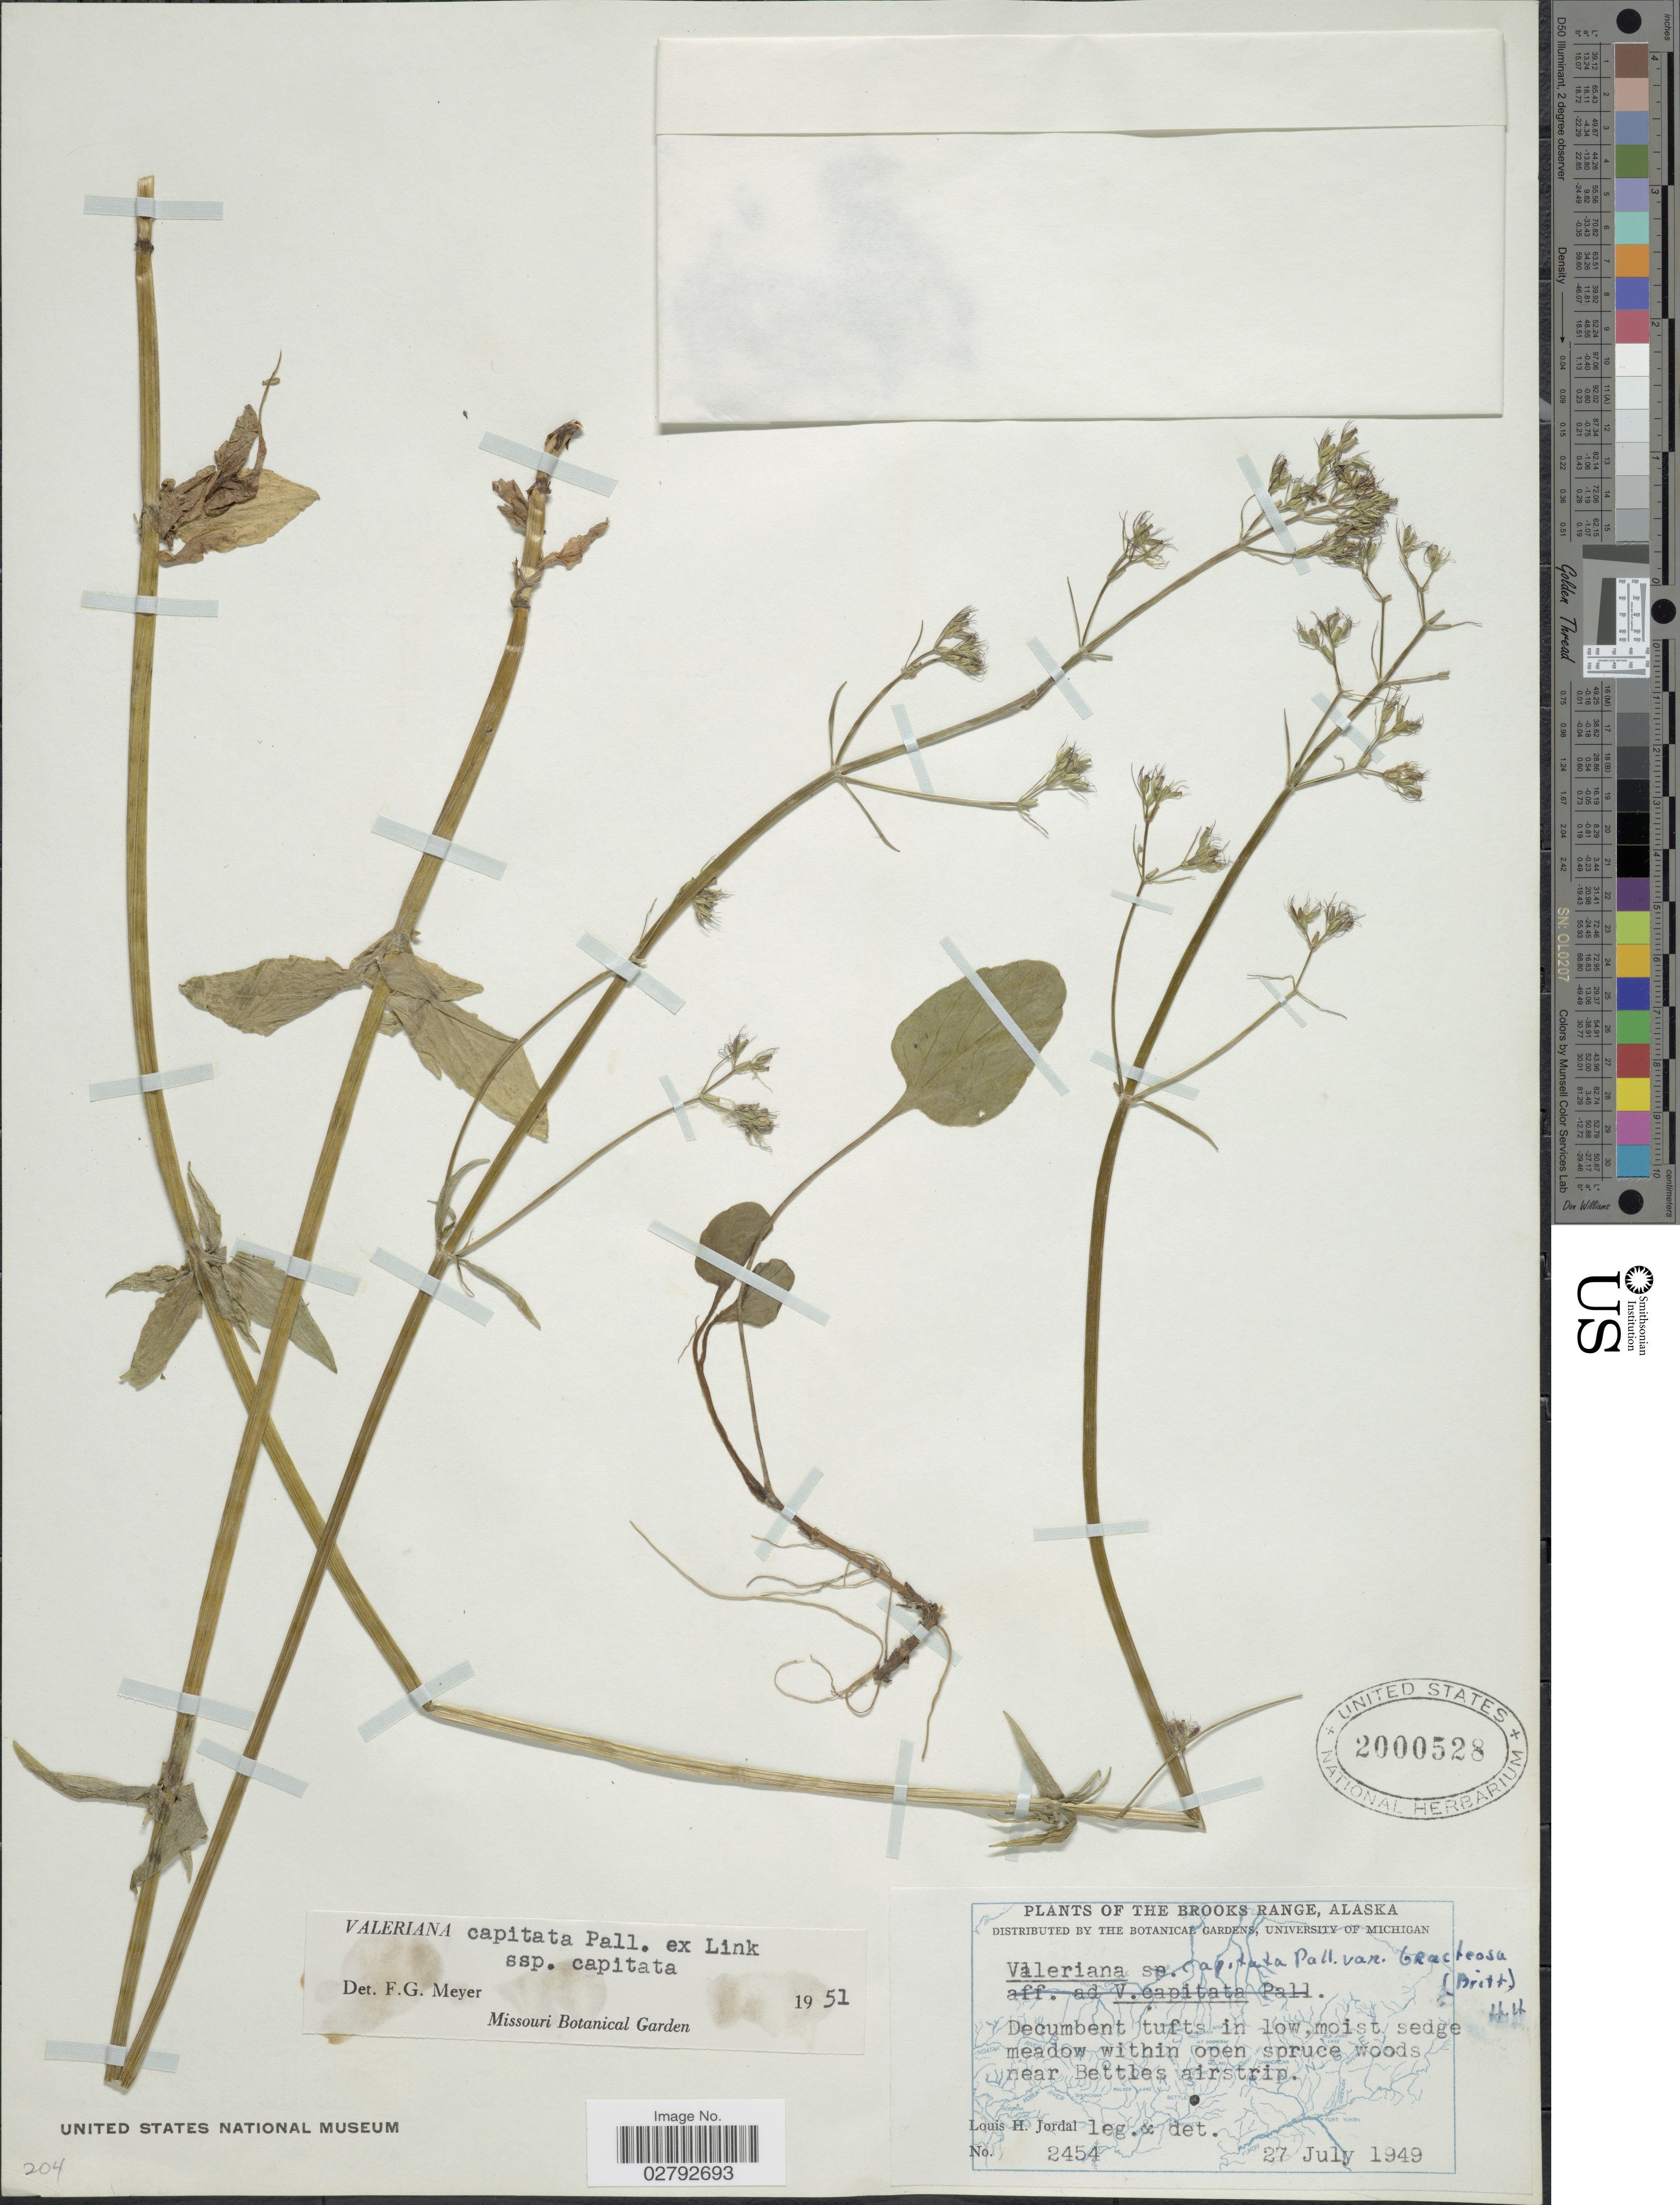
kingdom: Plantae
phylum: Tracheophyta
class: Magnoliopsida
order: Dipsacales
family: Caprifoliaceae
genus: Valeriana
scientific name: Valeriana capitata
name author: Link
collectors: L. Jordal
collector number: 2454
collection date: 1949-07-27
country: United States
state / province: Alaska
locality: Brooks Range. Moist sedge meadow within open spruce woods near Bettles airstrip.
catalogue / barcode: US 2000528